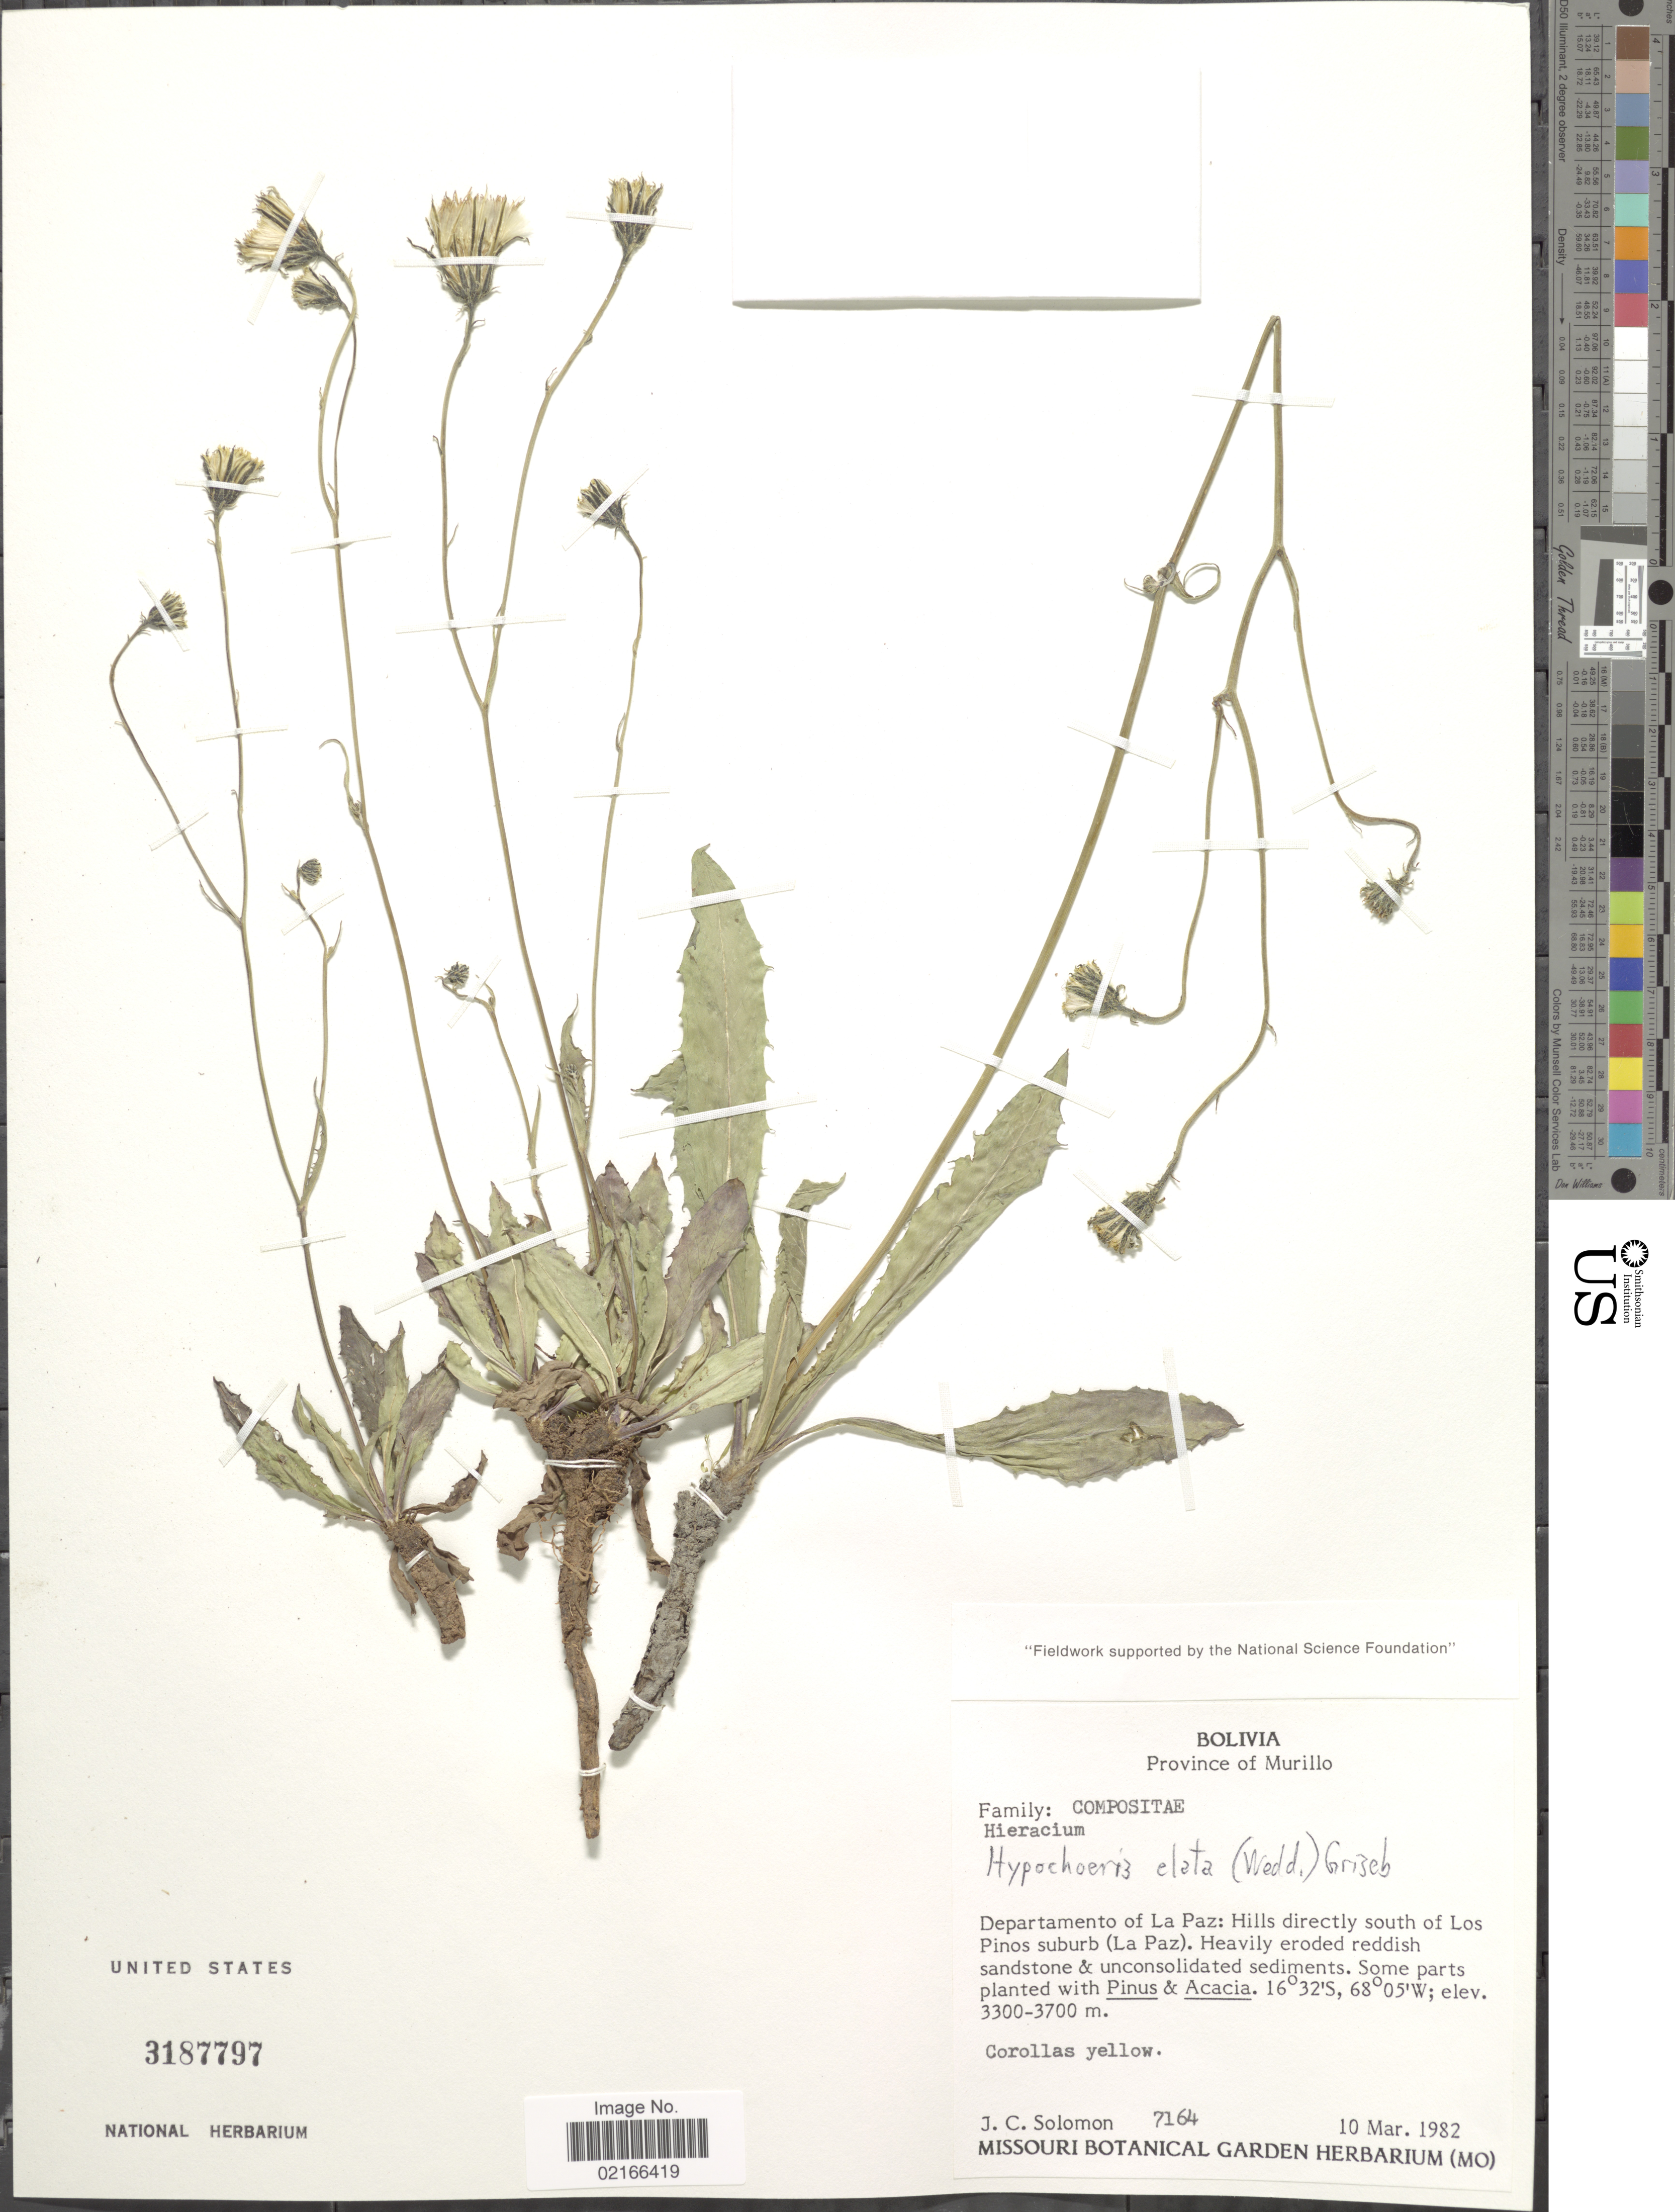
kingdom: Plantae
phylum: Tracheophyta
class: Magnoliopsida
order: Asterales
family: Asteraceae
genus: Hypochaeris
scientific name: Hypochaeris elata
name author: (Wedd.) Griseb.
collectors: J. C. Solomon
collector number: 7164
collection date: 1982-03-10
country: Bolivia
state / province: La Paz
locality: Province of Murillo. Hills directly south of Los Pinos suburb (La Paz)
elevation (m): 3300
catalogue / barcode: US 3187797